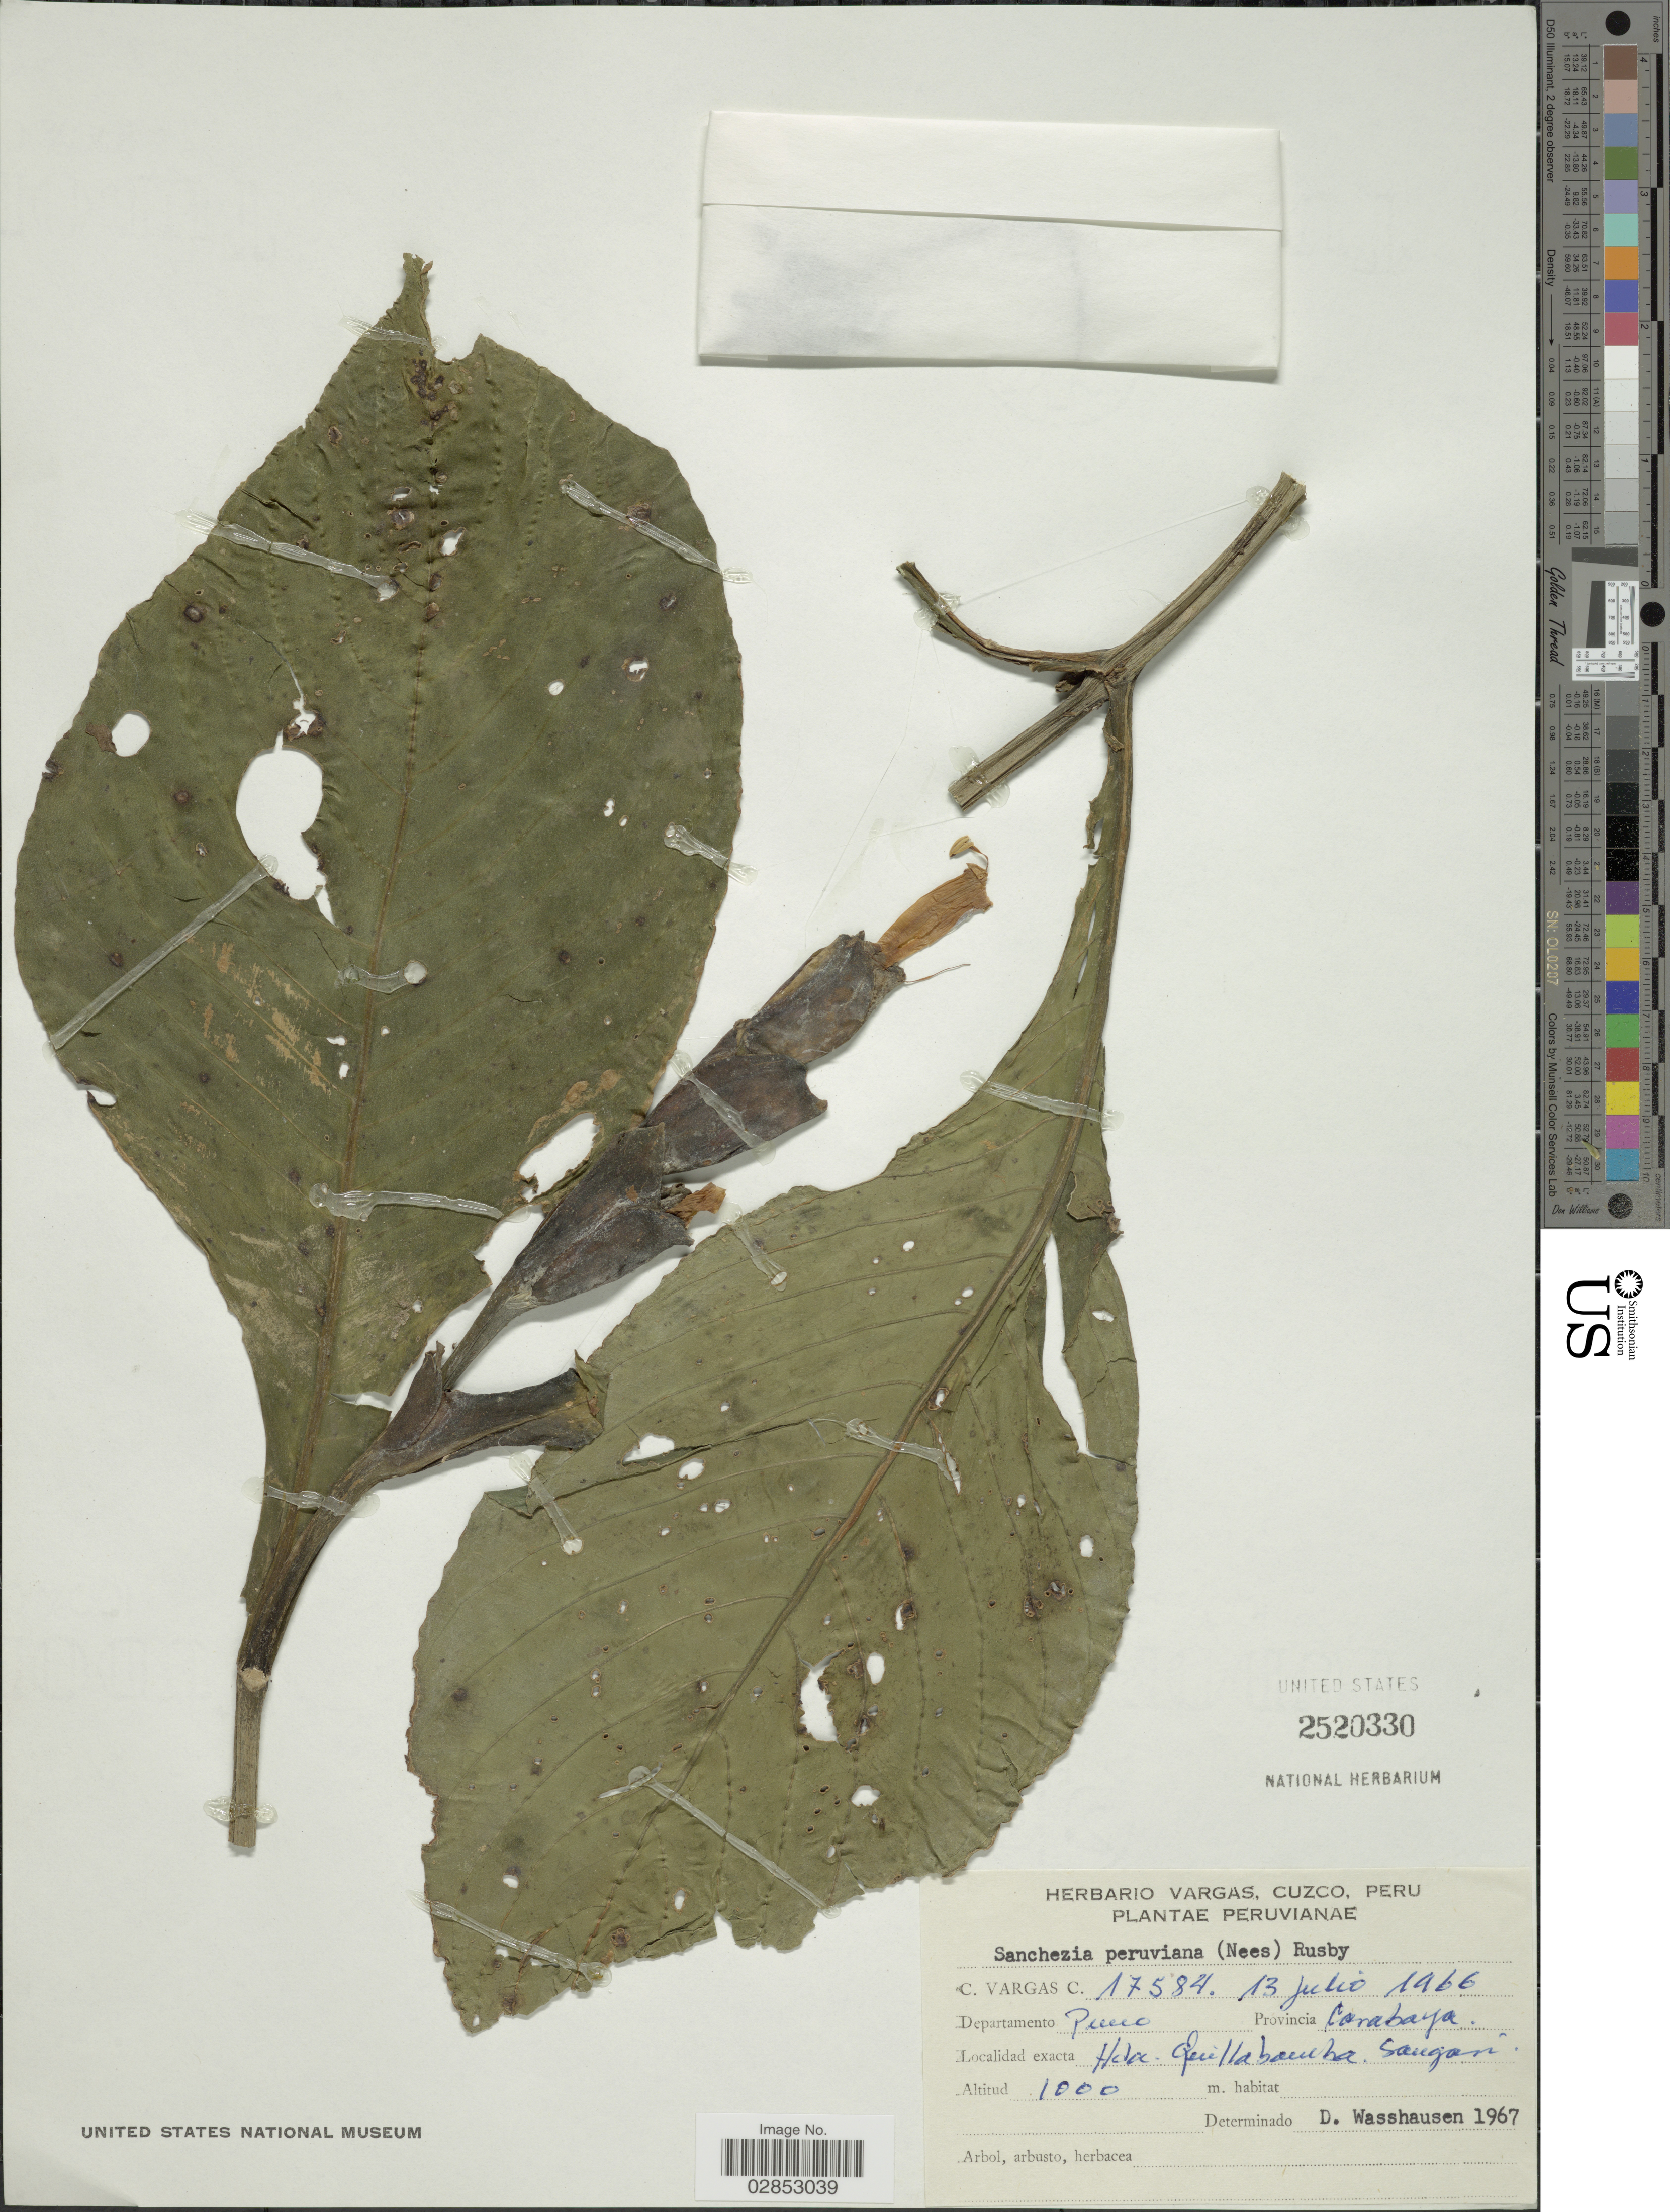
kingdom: Plantae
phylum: Tracheophyta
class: Magnoliopsida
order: Lamiales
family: Acanthaceae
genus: Sanchezia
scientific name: Sanchezia oblonga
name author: Ruiz & Pav.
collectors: C. Vargas Calderón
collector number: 17584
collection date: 1966-07-13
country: Peru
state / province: Puno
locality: Departamento Puno, Provincia Carabaya, Hda. Quillabamba, Sangari.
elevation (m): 1000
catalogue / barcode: US 2520330